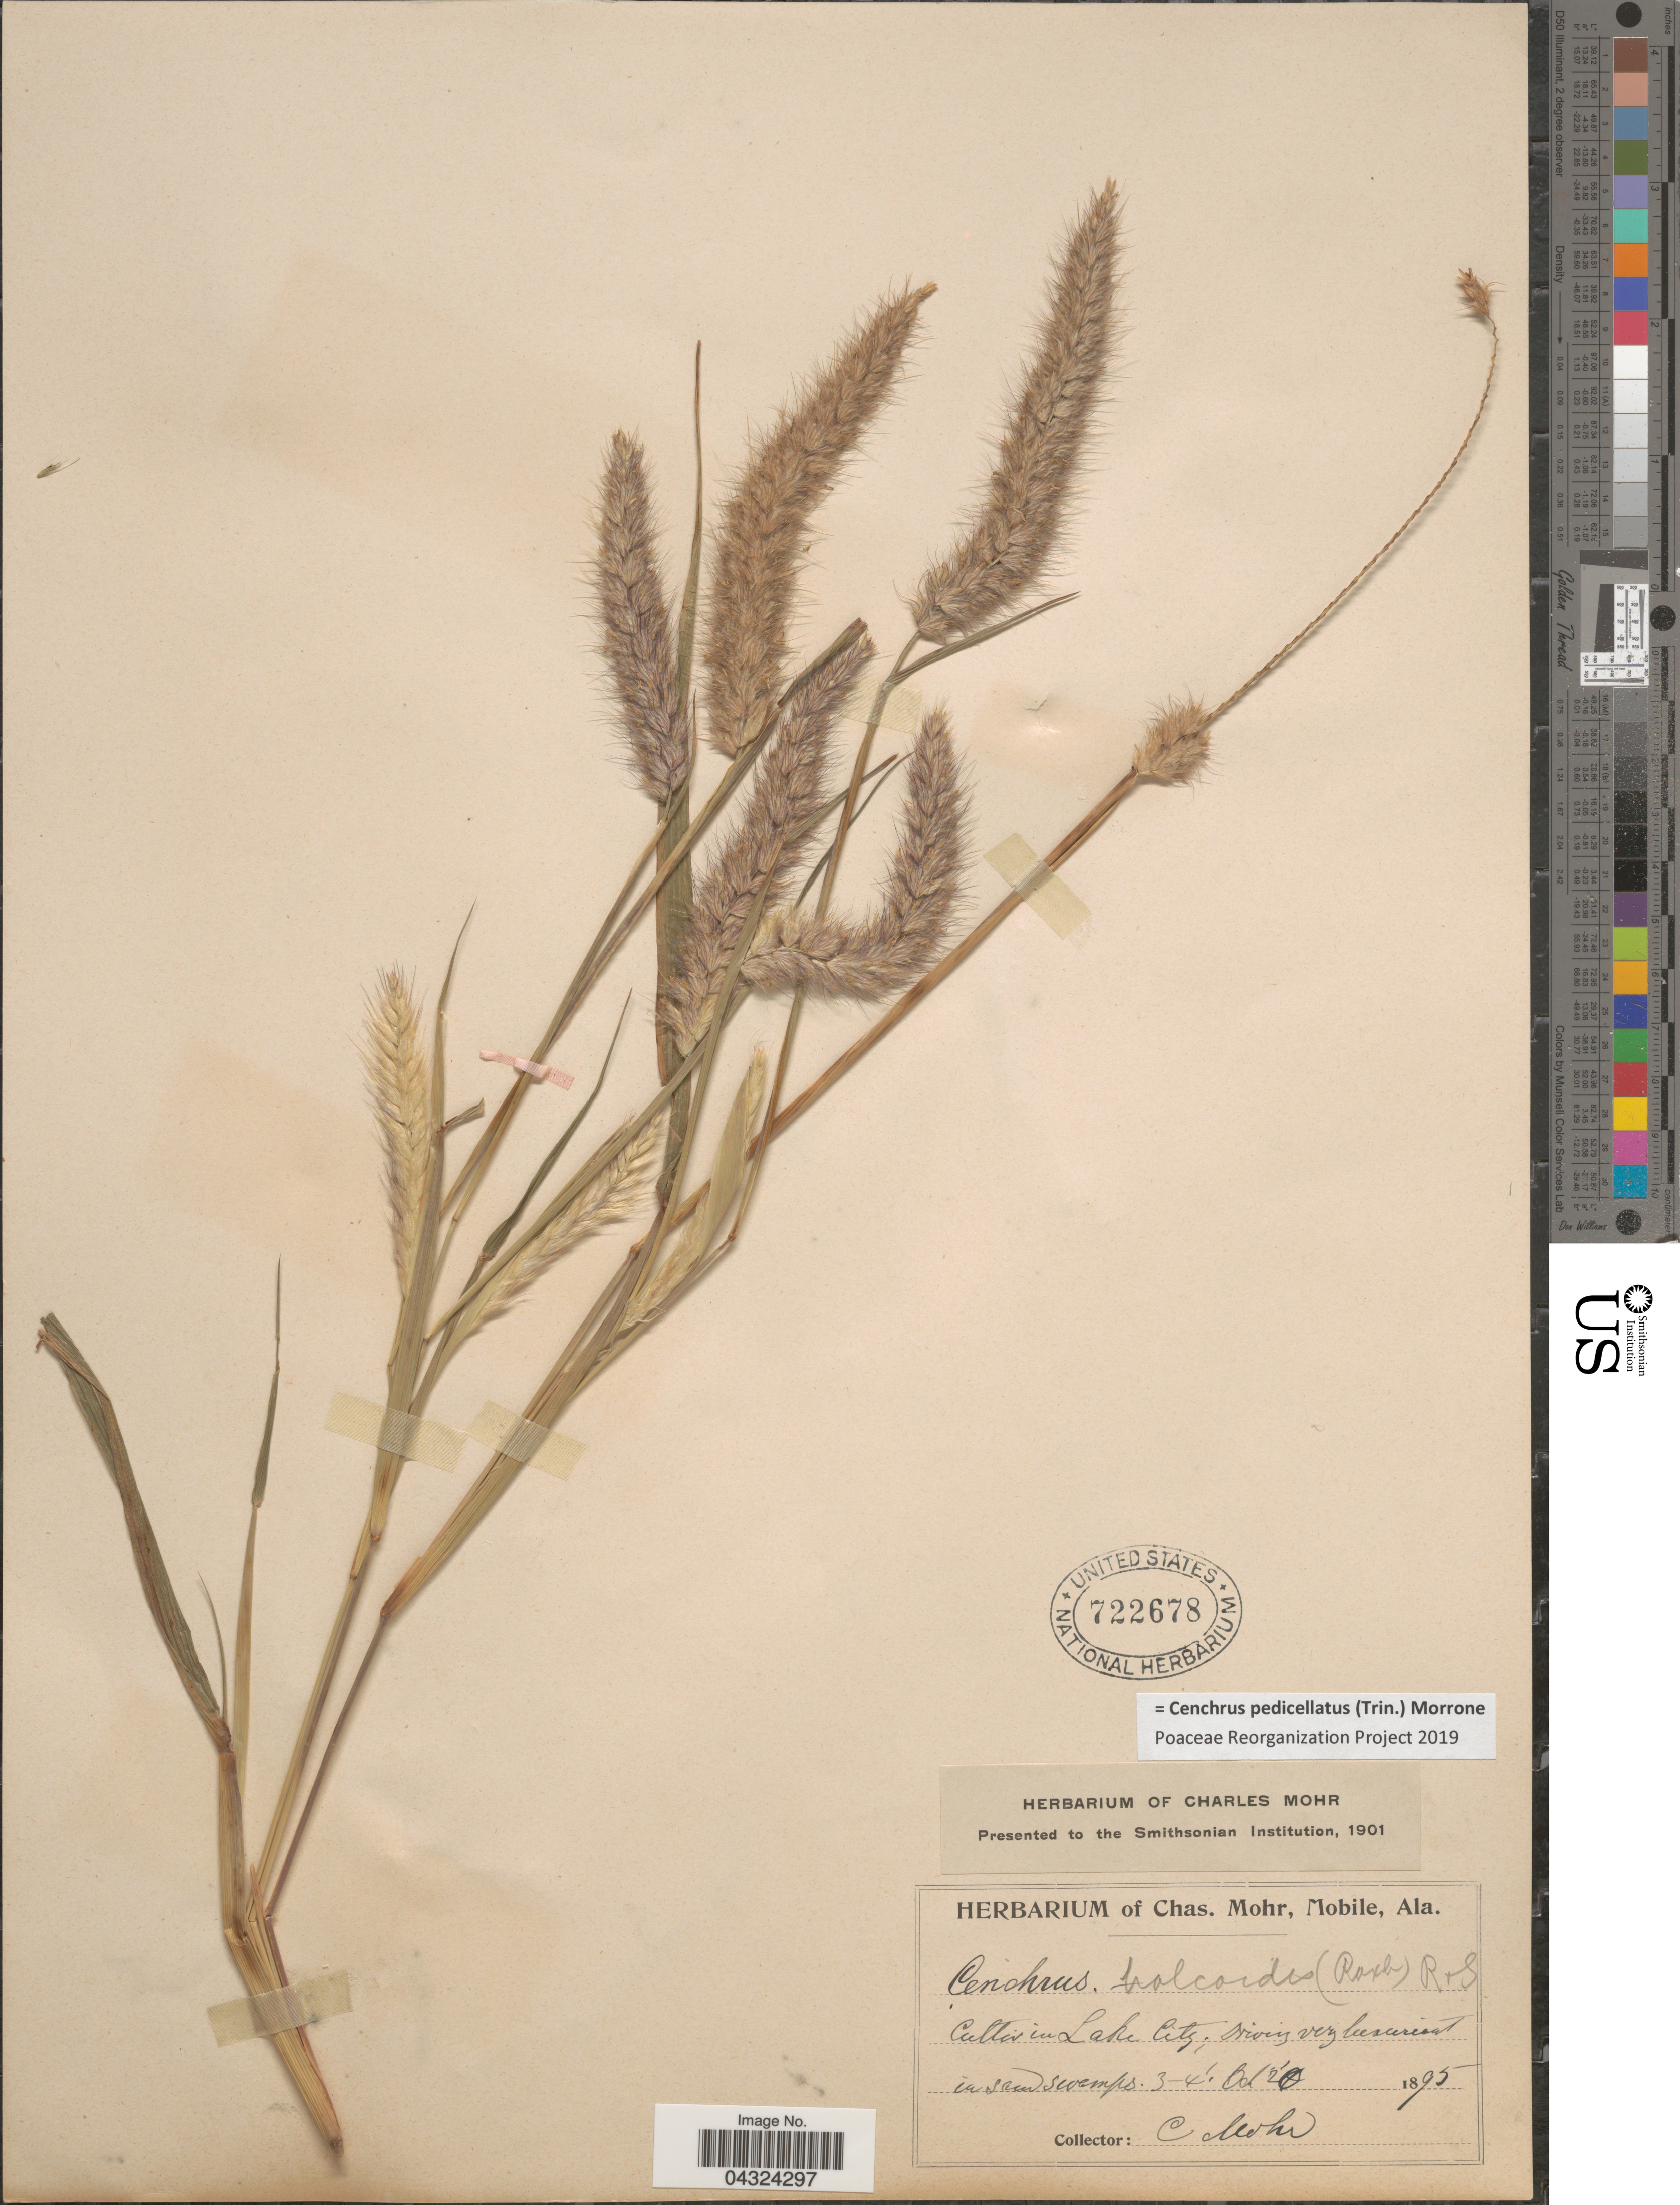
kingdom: Plantae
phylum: Tracheophyta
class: Liliopsida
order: Poales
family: Poaceae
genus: Cenchrus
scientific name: Cenchrus pedicellatus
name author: (Trin.) Morrone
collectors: C. T. Mohr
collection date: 1895-10-20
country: United States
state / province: Alabama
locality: Lake City.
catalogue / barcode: US 722678